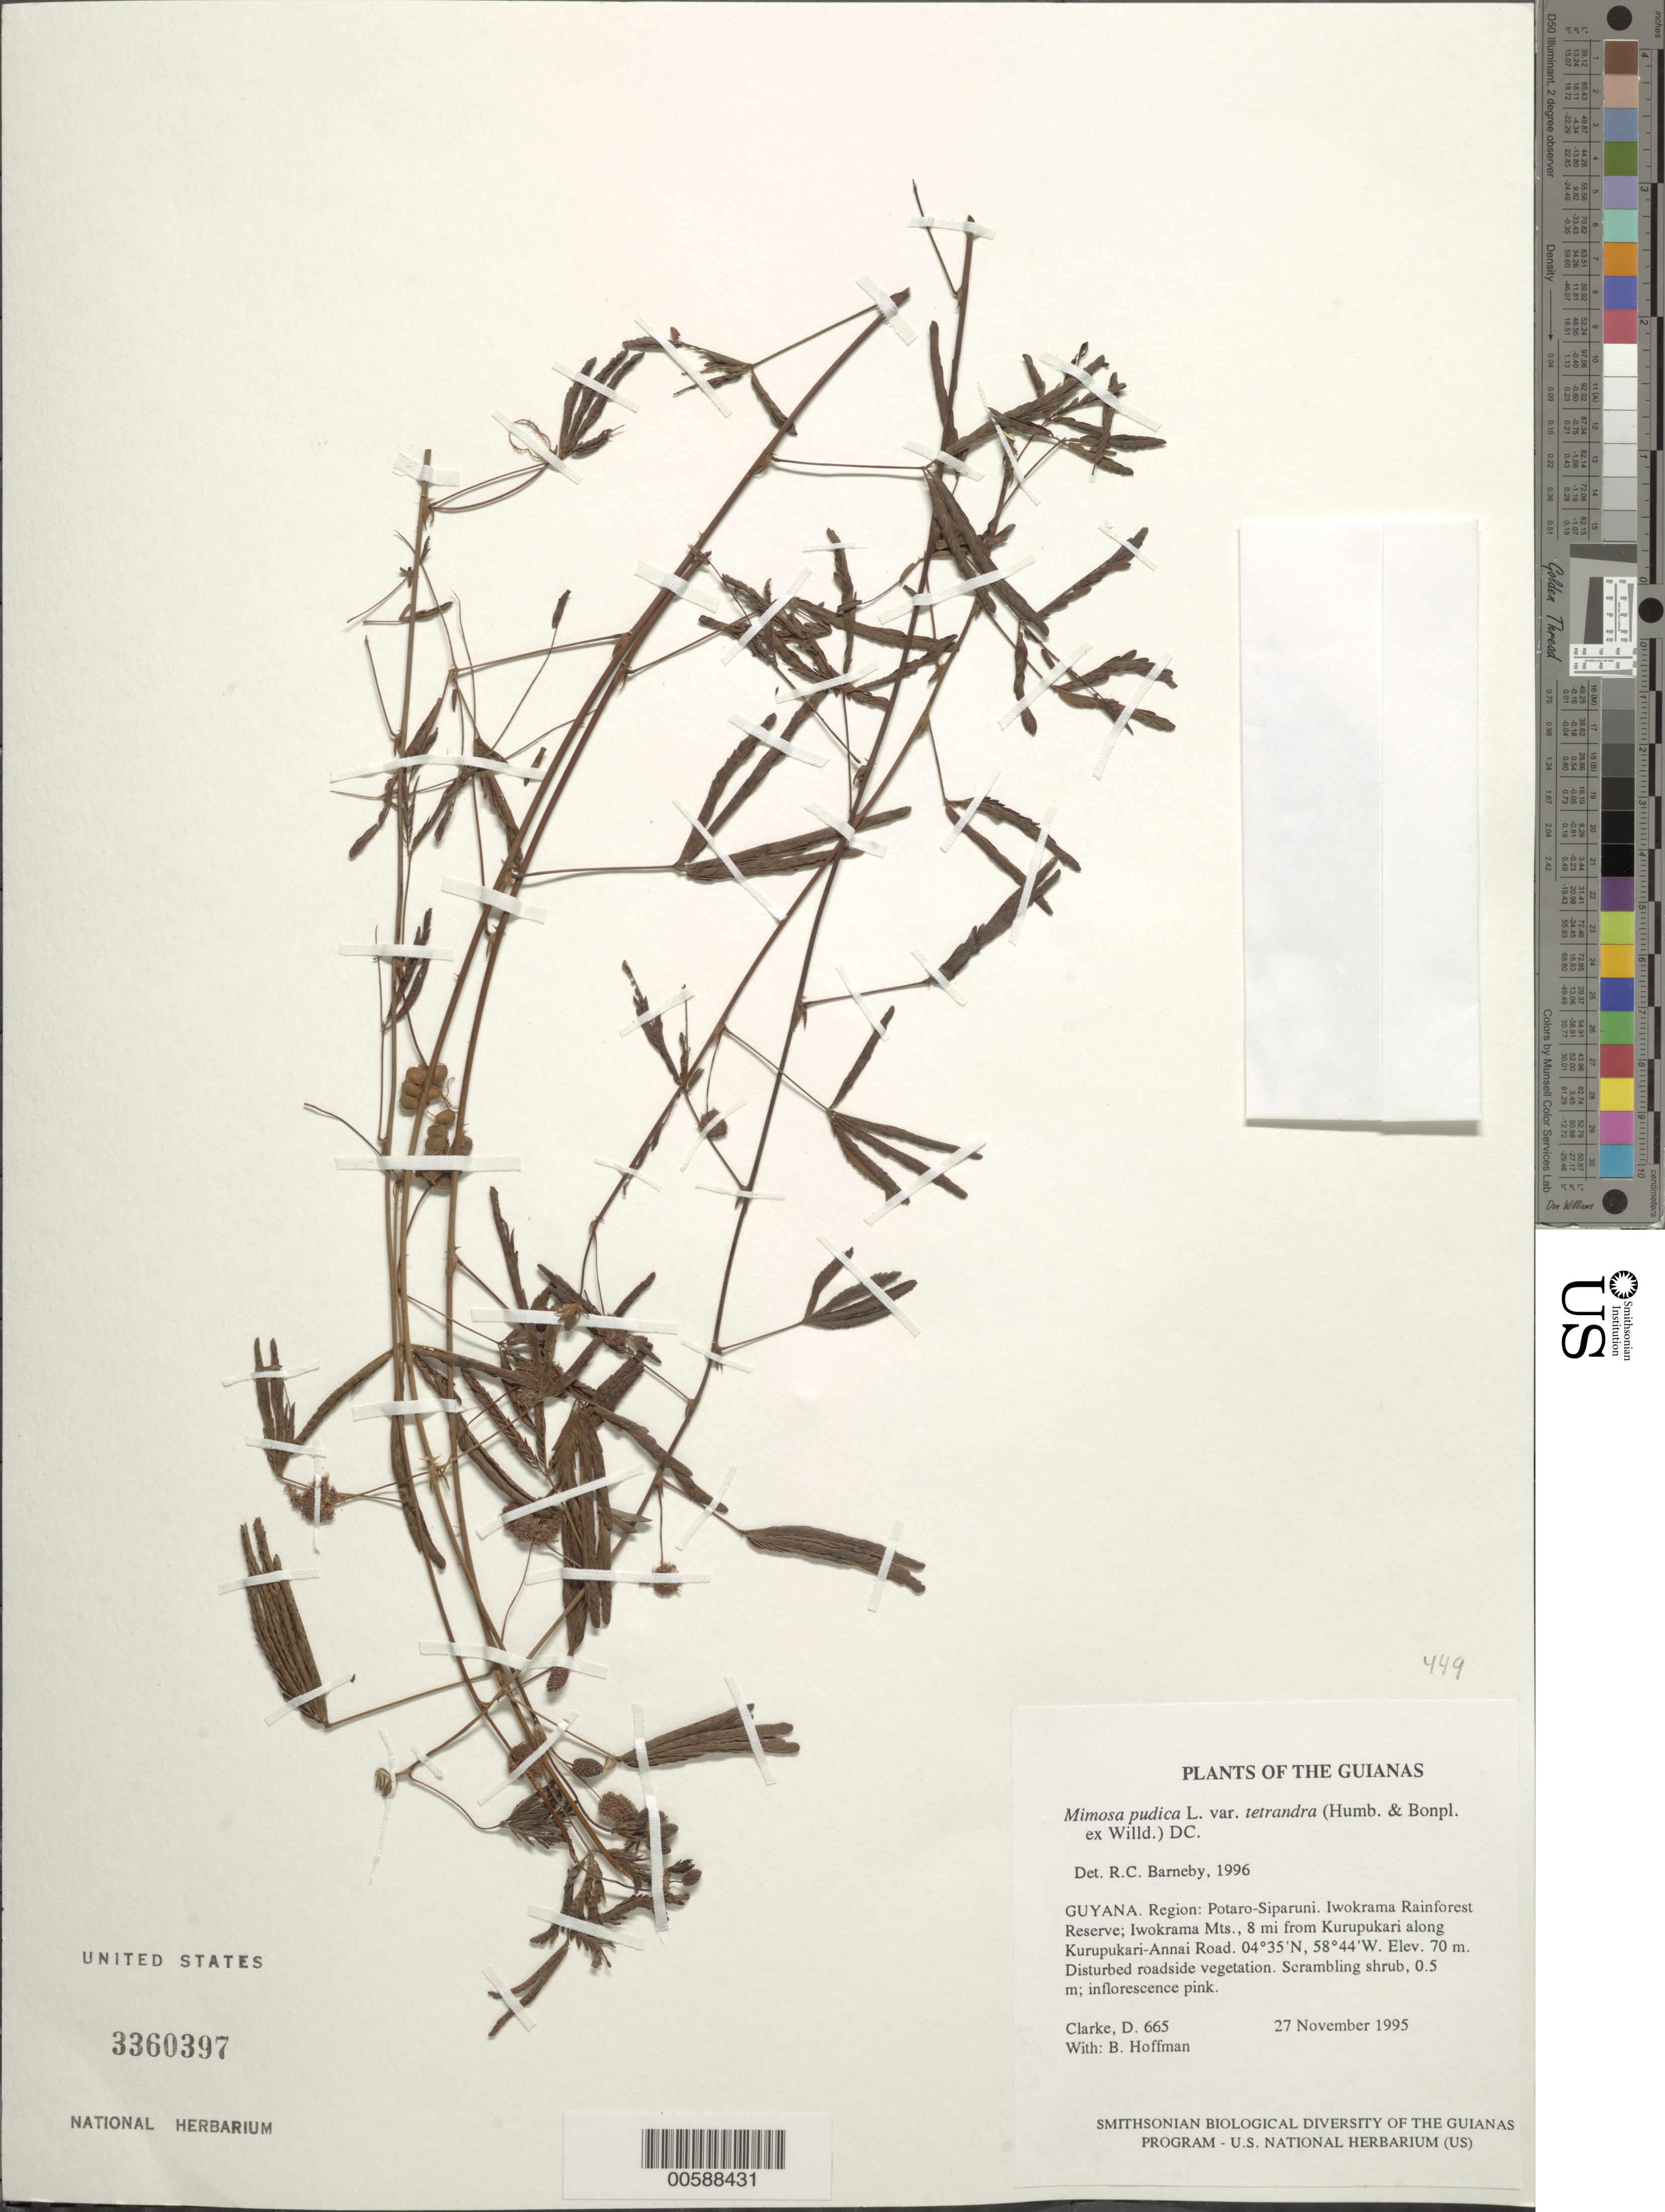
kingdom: Plantae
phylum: Tracheophyta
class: Magnoliopsida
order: Fabales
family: Fabaceae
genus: Mimosa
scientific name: Mimosa pudica var. tetrandra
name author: L.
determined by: Barneby, Rupert C., (NY)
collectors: H. D. Clarke & B. Hoffman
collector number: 665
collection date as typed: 27 November 1995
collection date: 1995-11-27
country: Guyana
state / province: Potaro-Siparuni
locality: Iwokrama Rainforest Reserve; Iwokrama Mts., 8 mi from Kurupukari along Kurupukari-Annai Road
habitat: Disturbed roadside vegetation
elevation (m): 70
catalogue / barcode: US 3360397